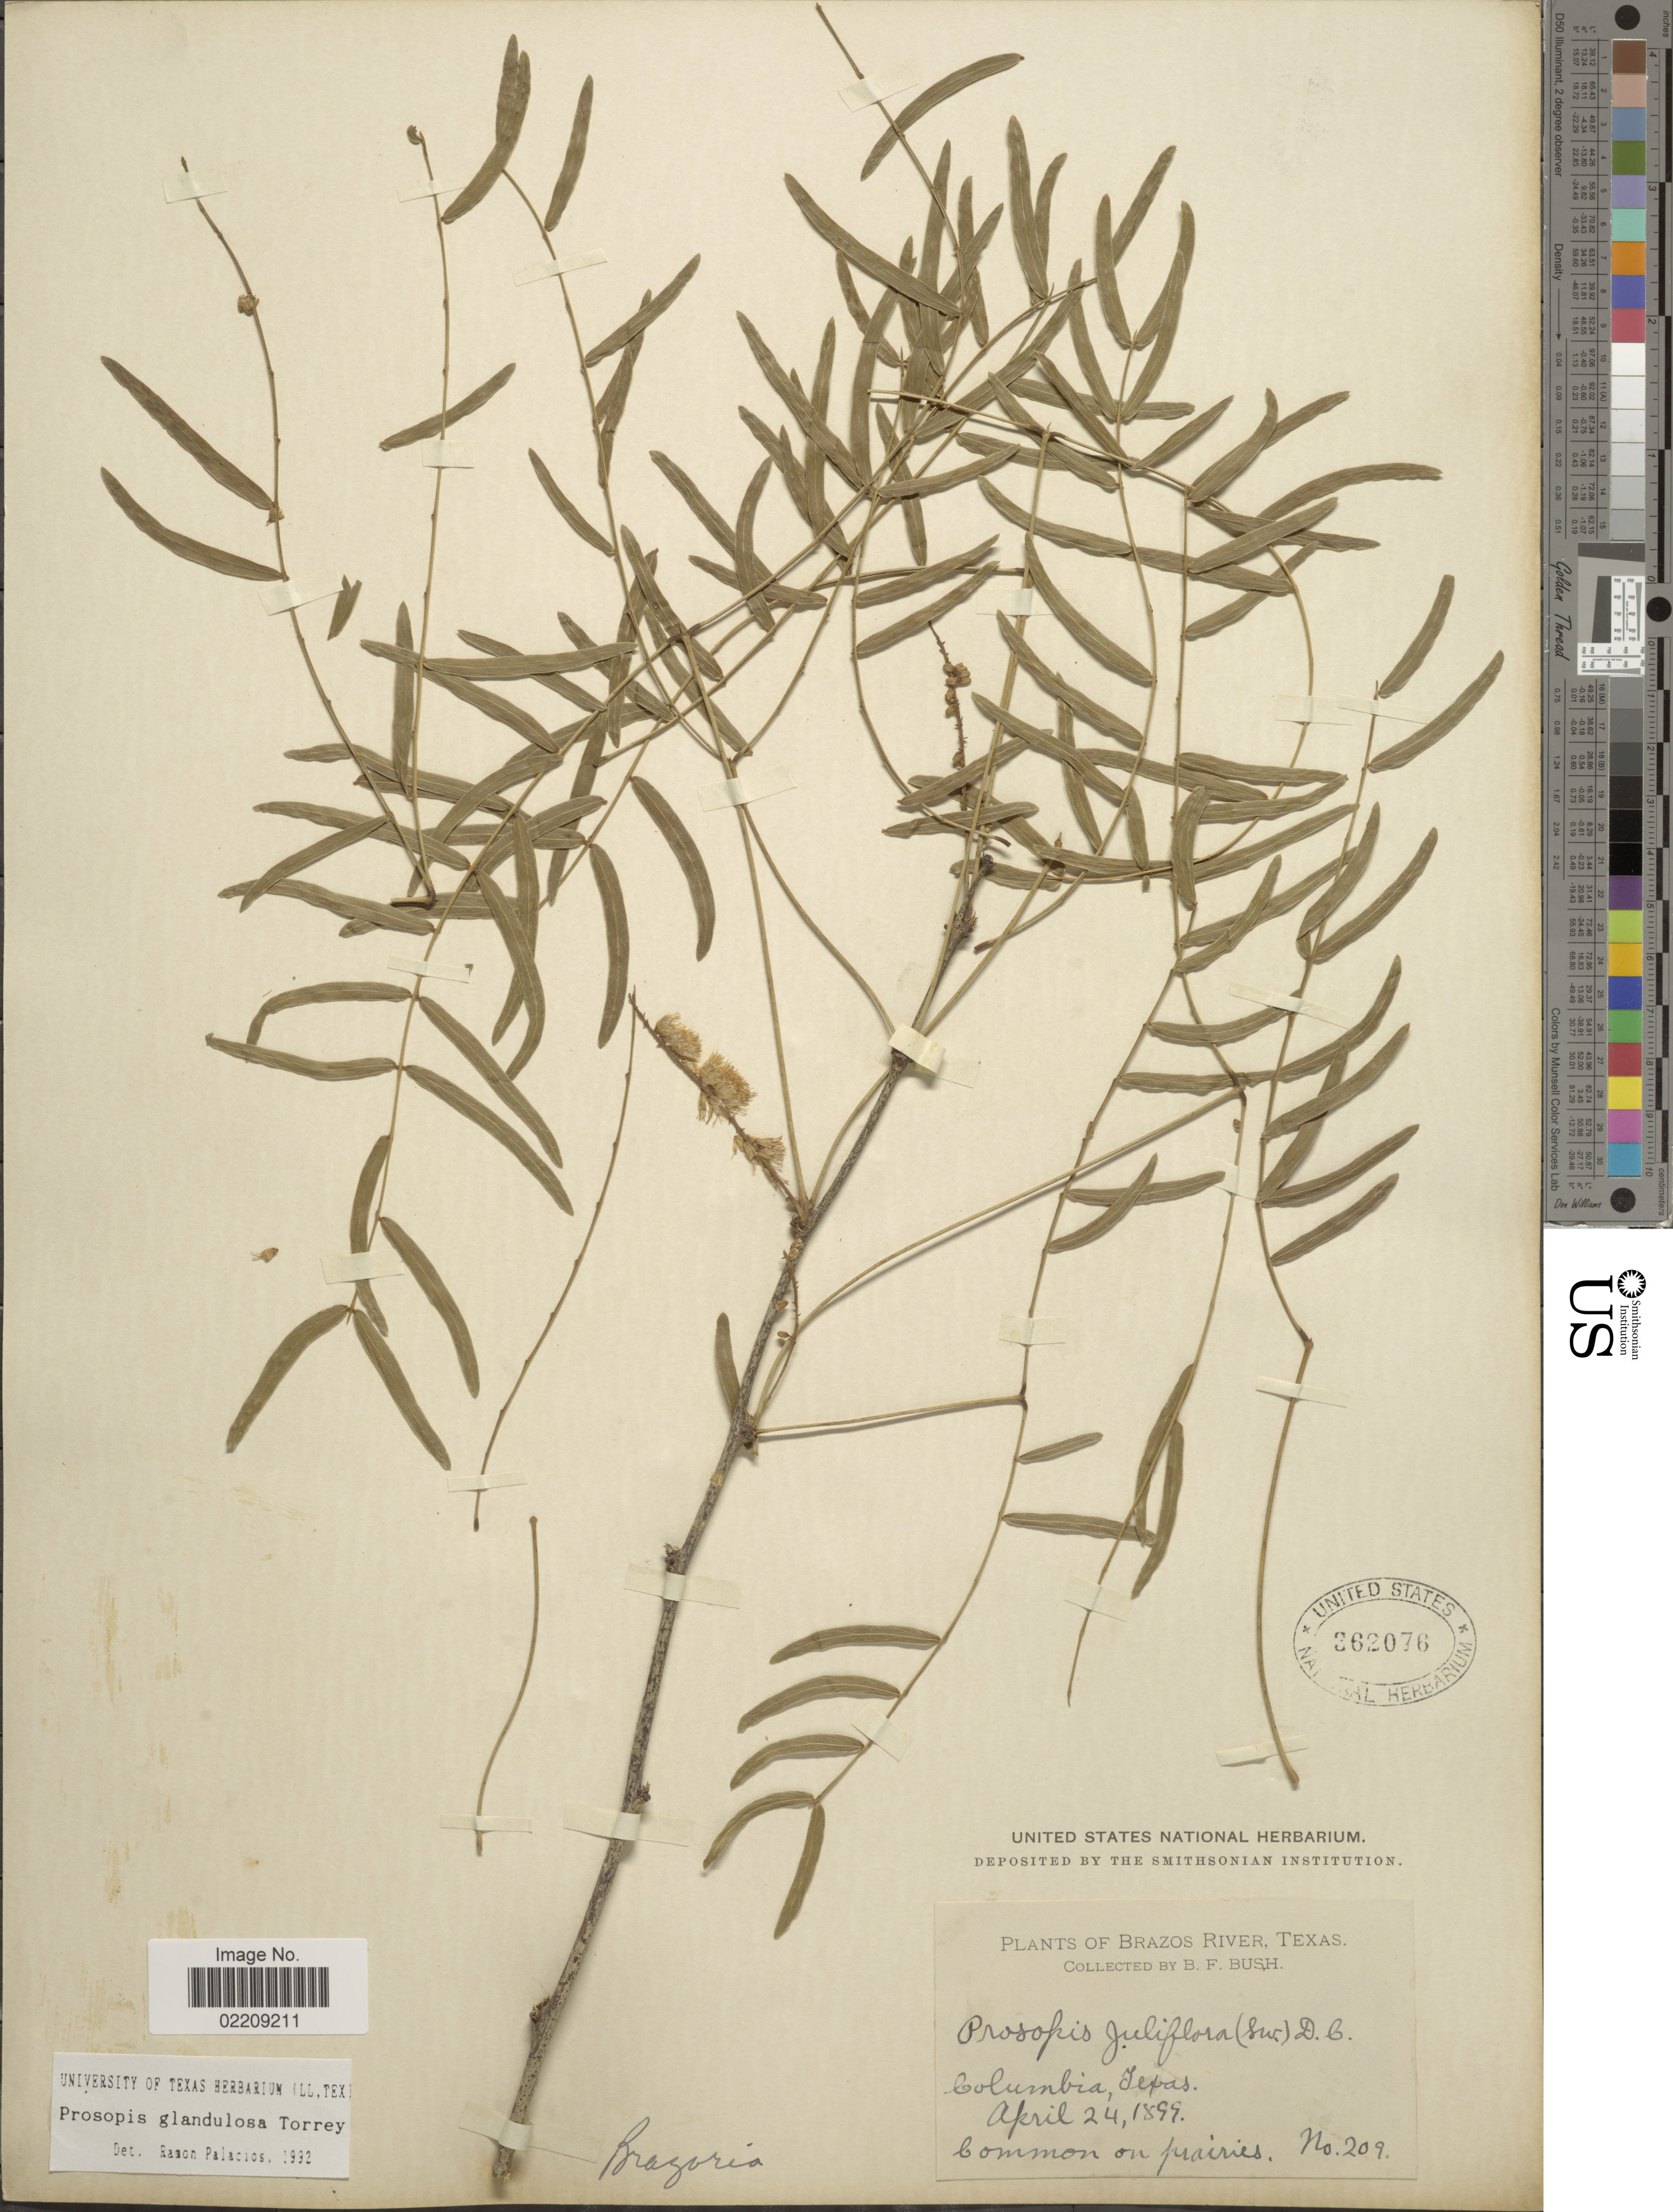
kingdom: Plantae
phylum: Tracheophyta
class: Magnoliopsida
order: Fabales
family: Fabaceae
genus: Neltuma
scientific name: Neltuma glandulosa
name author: (Torr.) Britton & Rose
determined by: Strong, Mark T., (BOT), Smithsonian Institution - National Museum of Natural History (UNITED STATES)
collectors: B. F. Bush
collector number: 209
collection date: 1899-04-24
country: United States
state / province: Texas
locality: Brazos River, Columbia, Common on prairies, Brazoria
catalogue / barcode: US 362076